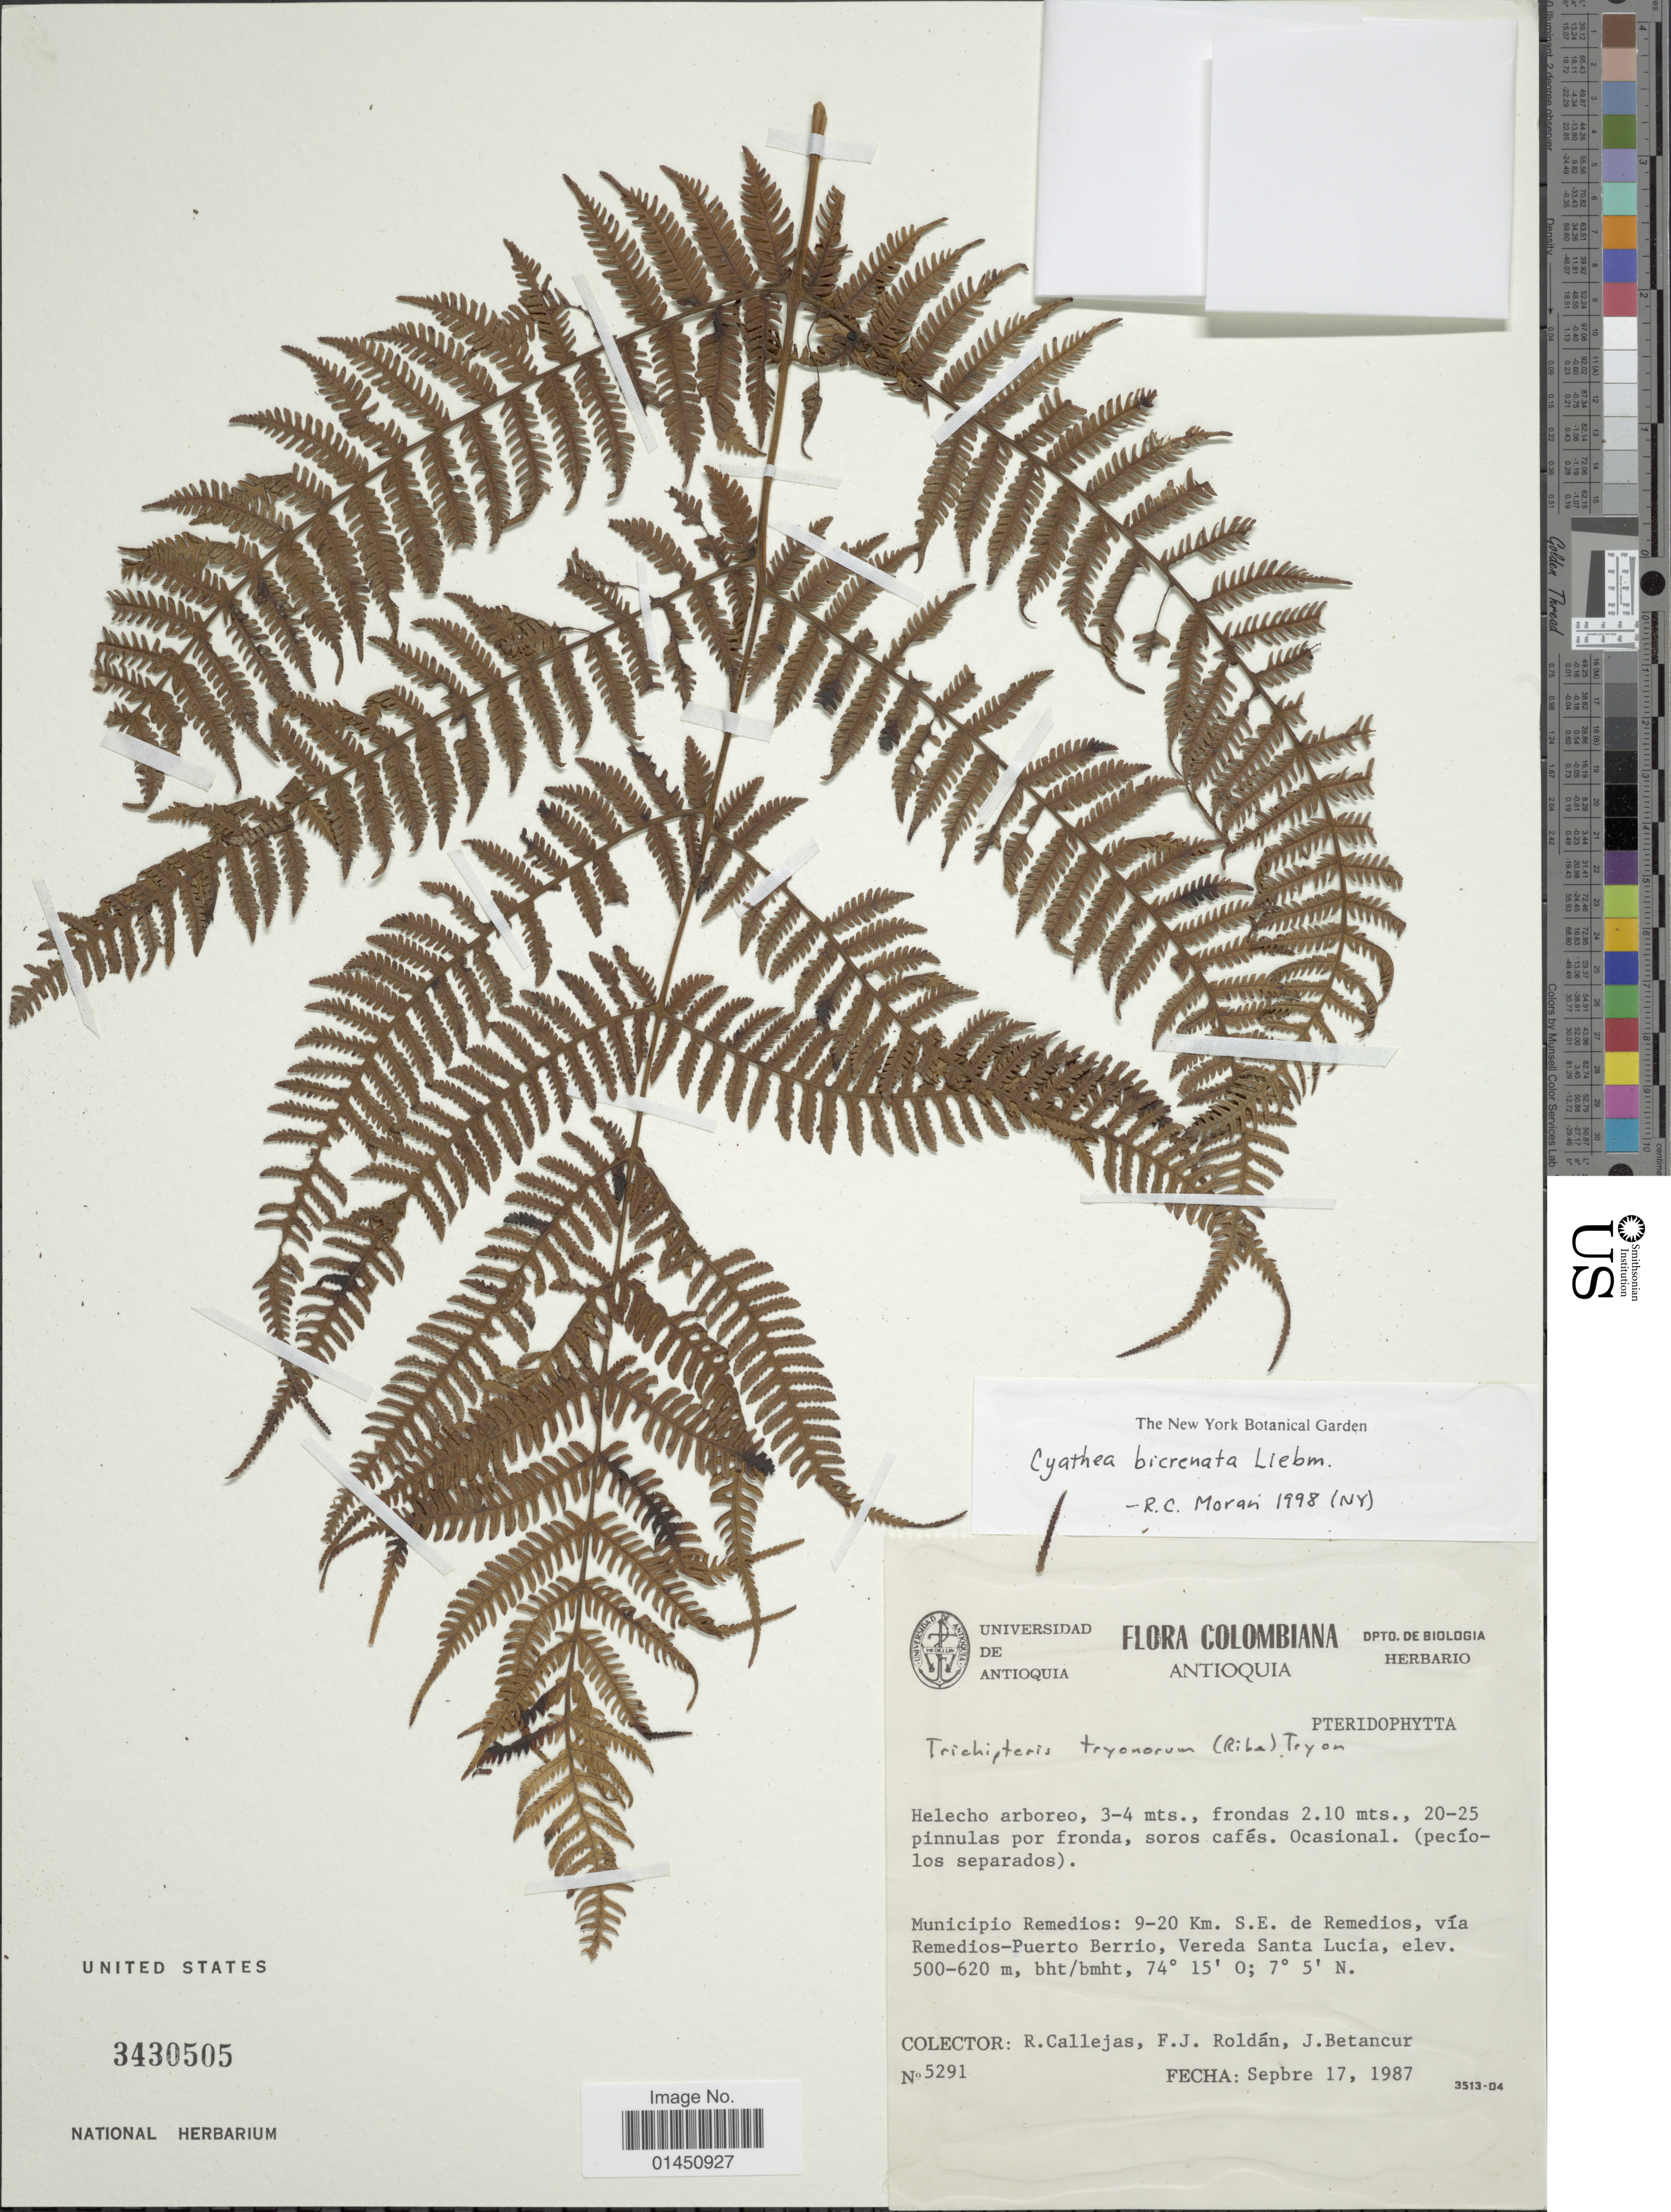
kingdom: Plantae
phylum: Tracheophyta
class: Polypodiopsida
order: Cyatheales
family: Cyatheaceae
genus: Cyathea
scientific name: Cyathea bicrenata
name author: Liebm.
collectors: R. Callejas, F. J. Roldán & J. Betancur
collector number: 5291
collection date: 1987-09-17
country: Colombia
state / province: Antioquia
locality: Municipio Remedios: 9-20 km. S.E. de Remedios, via Remedios-Puerto Berrio, Vereda Santa Lucia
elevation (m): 500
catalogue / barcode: US 3430505